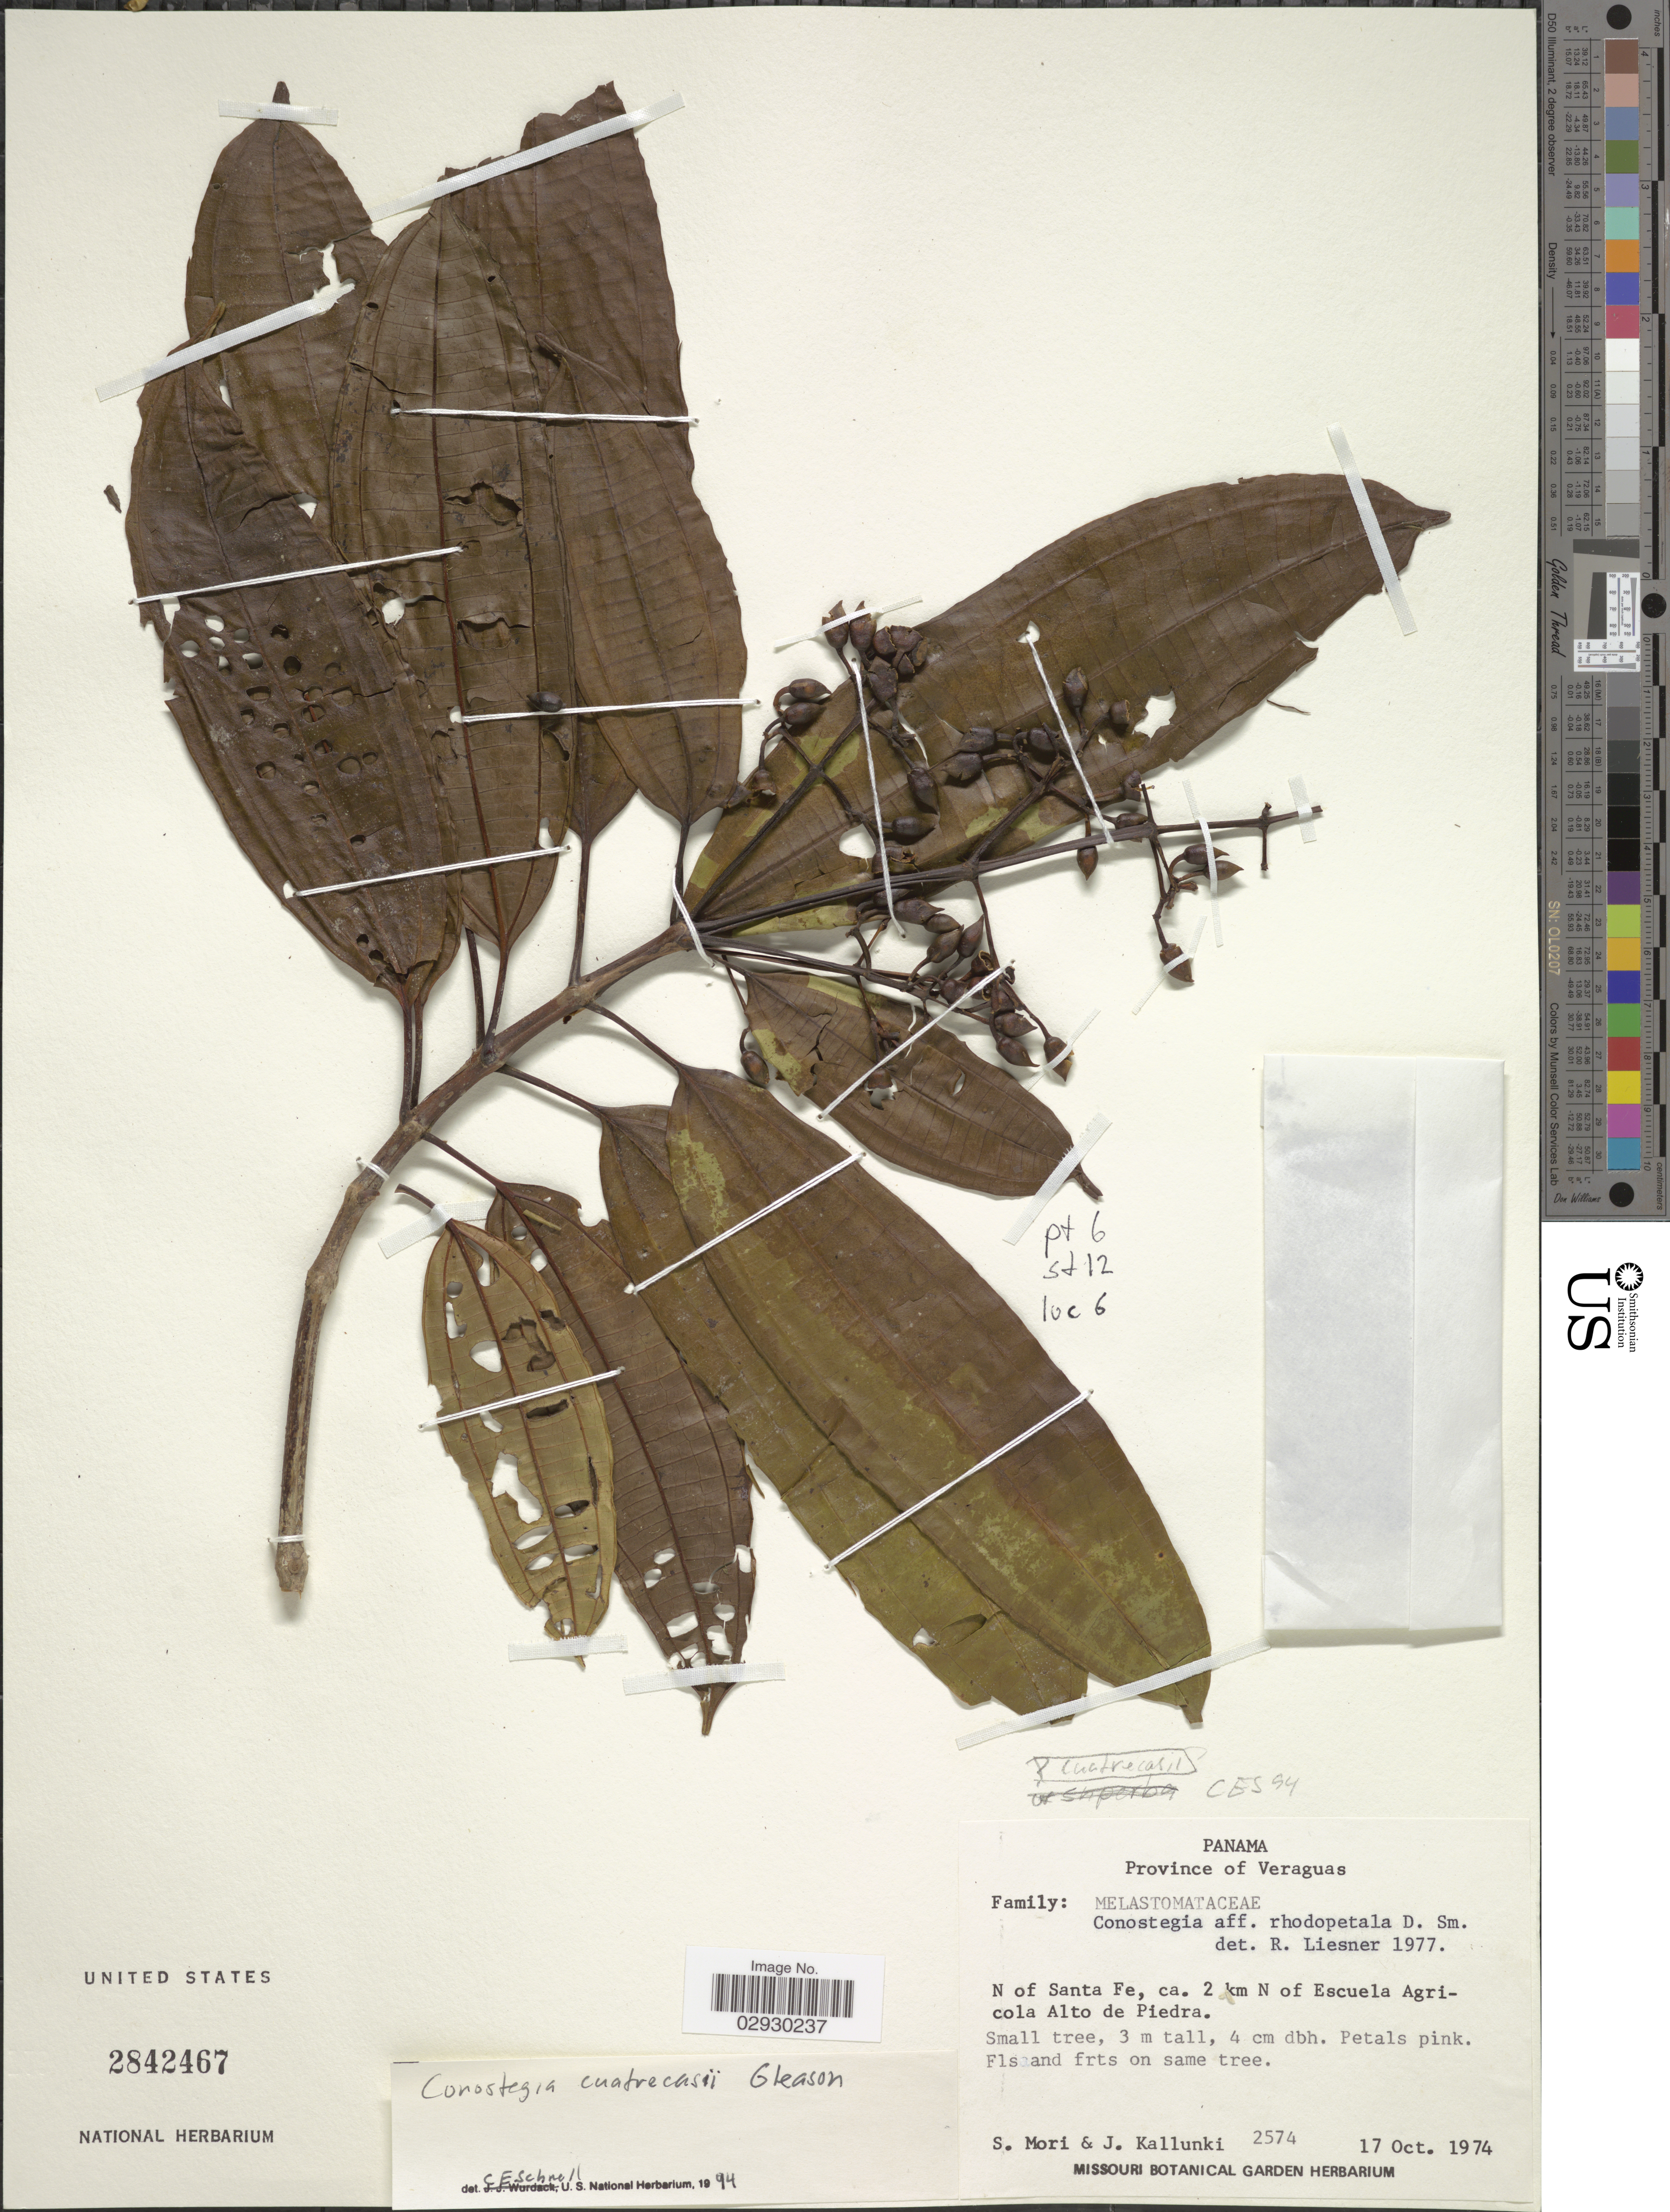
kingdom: Plantae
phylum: Tracheophyta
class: Magnoliopsida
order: Myrtales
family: Melastomataceae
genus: Conostegia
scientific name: Conostegia cuatrecasii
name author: Gleason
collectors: S. Mori & J. Kallunki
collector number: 2574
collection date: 1974-10-17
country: Panama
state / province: Veraguas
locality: N of Santa Fe, ca. 2 km N of Escuela Agricola Alto de Piedra.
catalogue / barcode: US 2842467